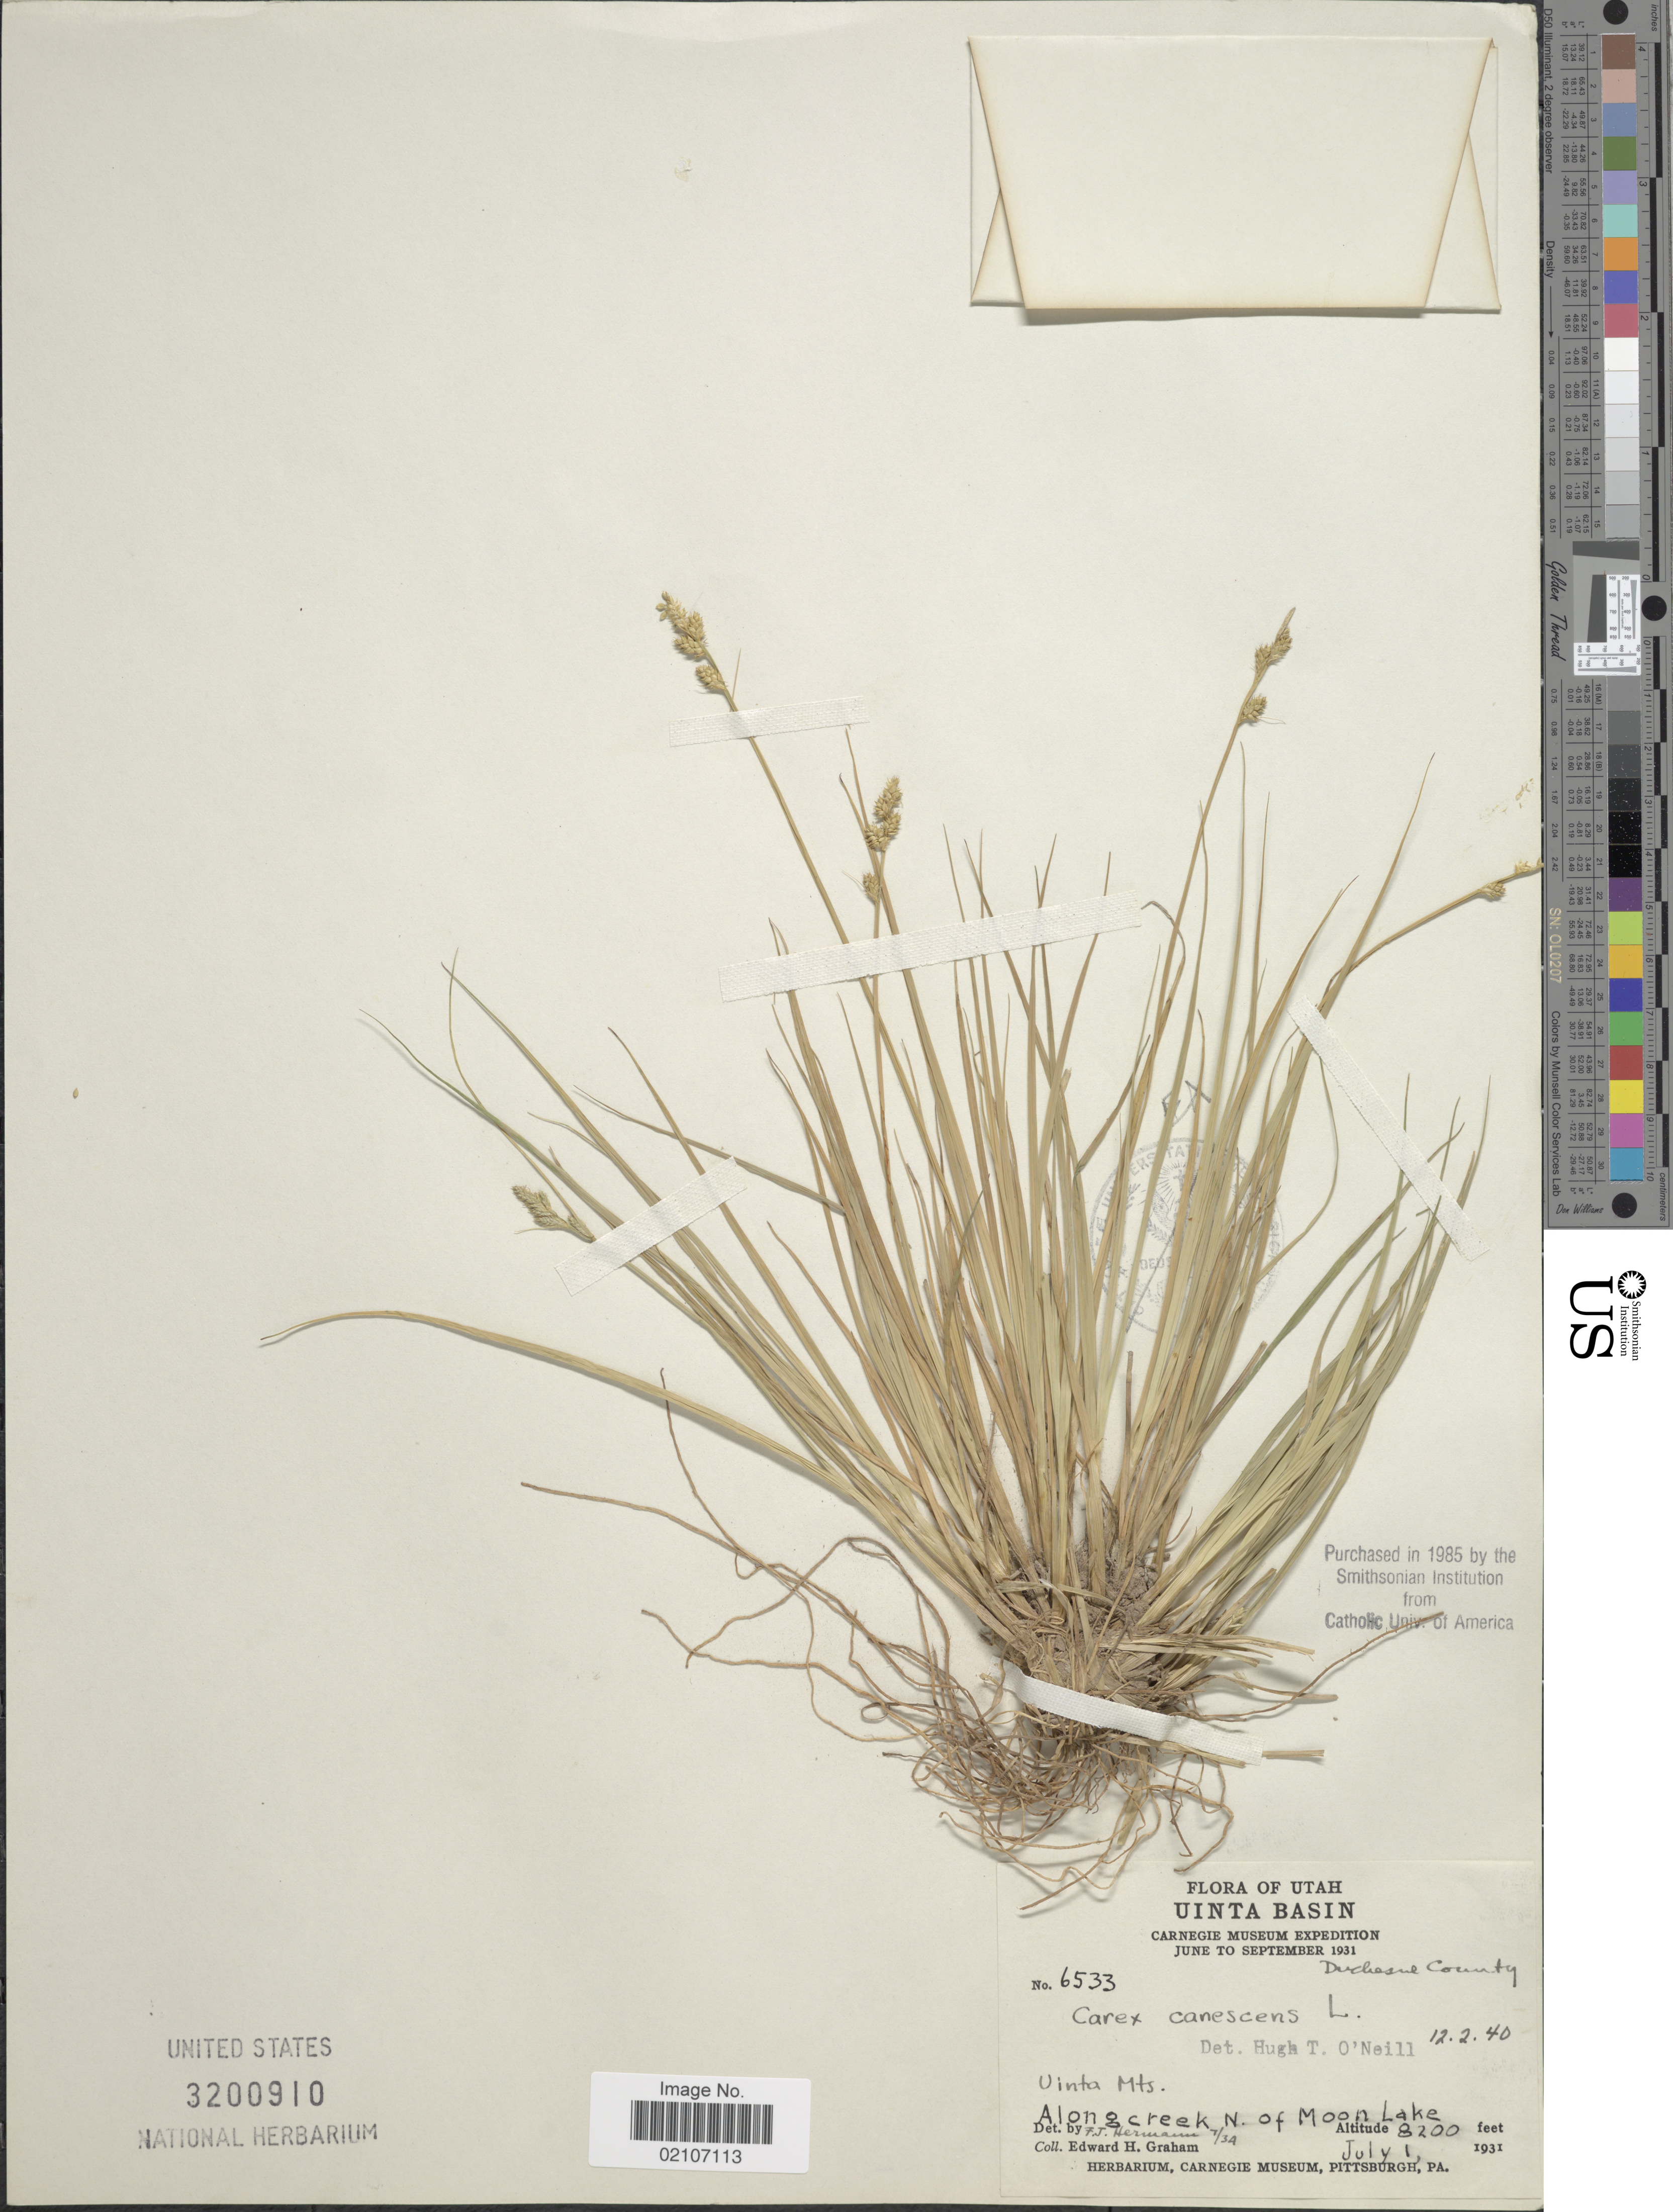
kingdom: Plantae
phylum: Tracheophyta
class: Liliopsida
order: Poales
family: Cyperaceae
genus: Carex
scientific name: Carex canescens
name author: L.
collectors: E. H. Graham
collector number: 6533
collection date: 1931-07-01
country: United States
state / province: Utah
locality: Uinta Basin, Uinta Mts., Along creek N. of Moon Lake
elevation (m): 2499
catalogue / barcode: US 3200910